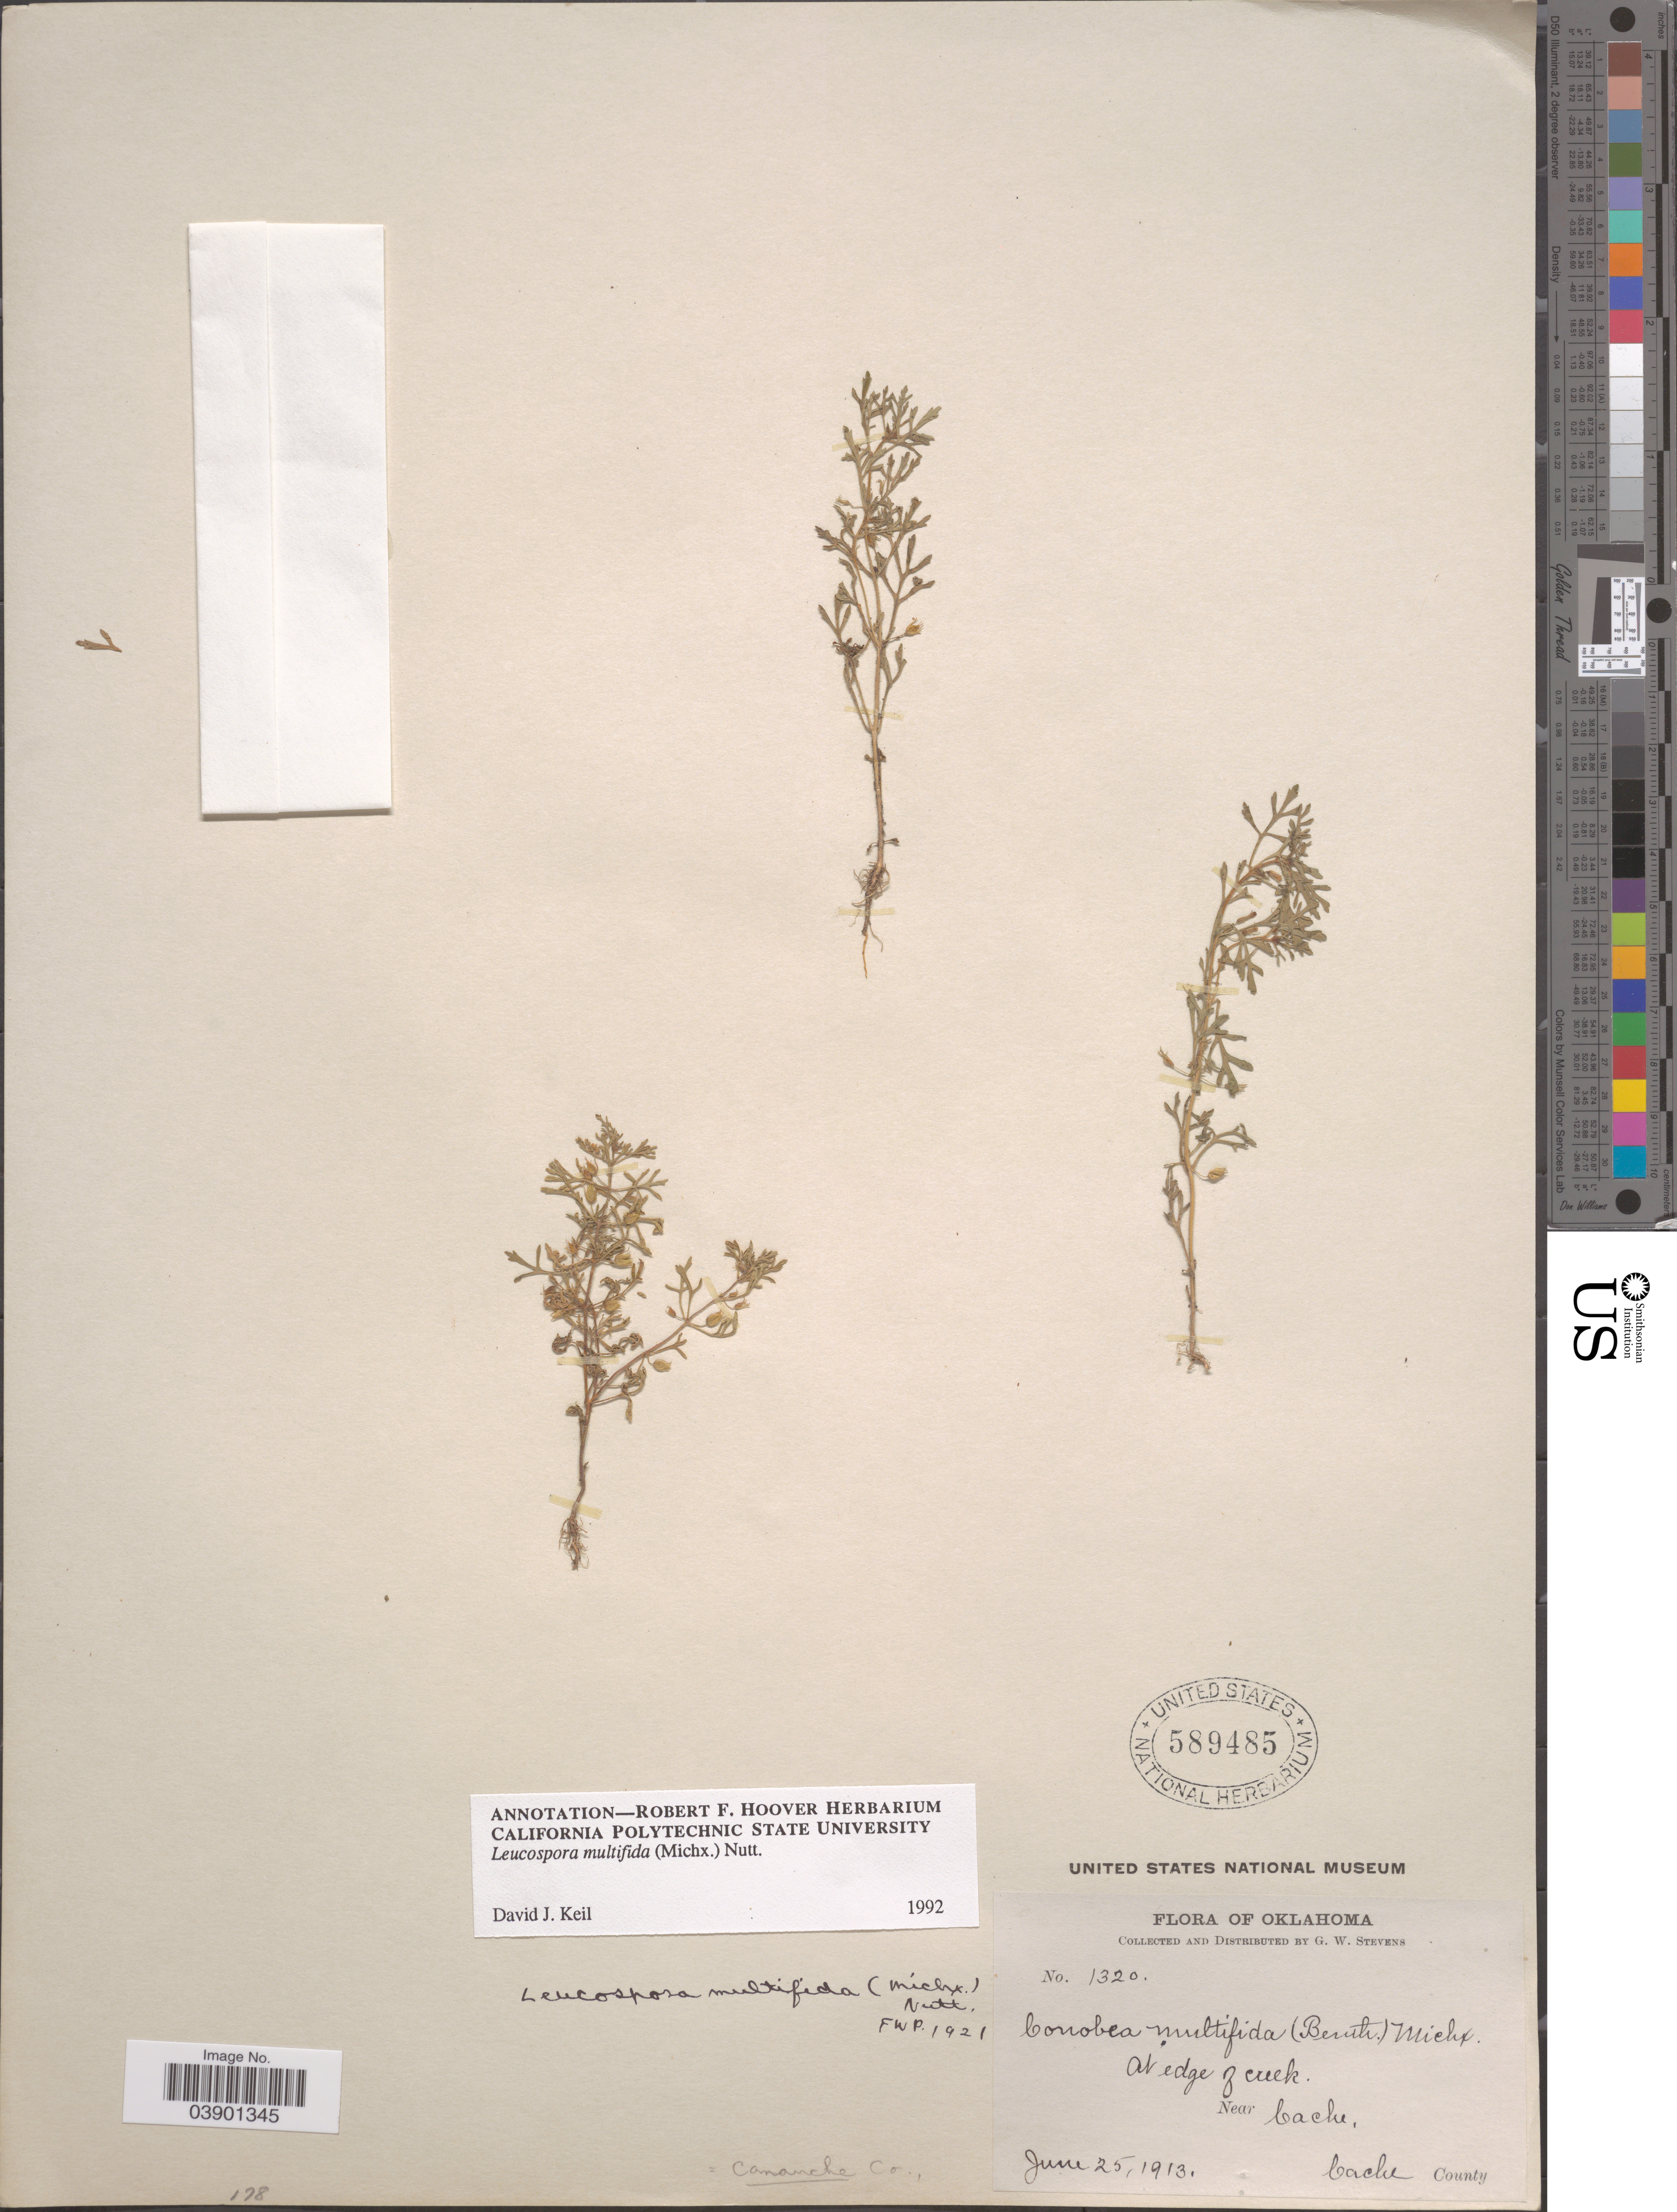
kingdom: Plantae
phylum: Tracheophyta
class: Magnoliopsida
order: Lamiales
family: Plantaginaceae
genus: Leucospora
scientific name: Leucospora multifida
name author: (Michx.) Nutt.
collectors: G. W. Stevens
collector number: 1320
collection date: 1913-06-25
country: United States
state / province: Oklahoma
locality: At edge of creek. Near Cache, Cache County. Comanche Co.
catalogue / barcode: US 589485